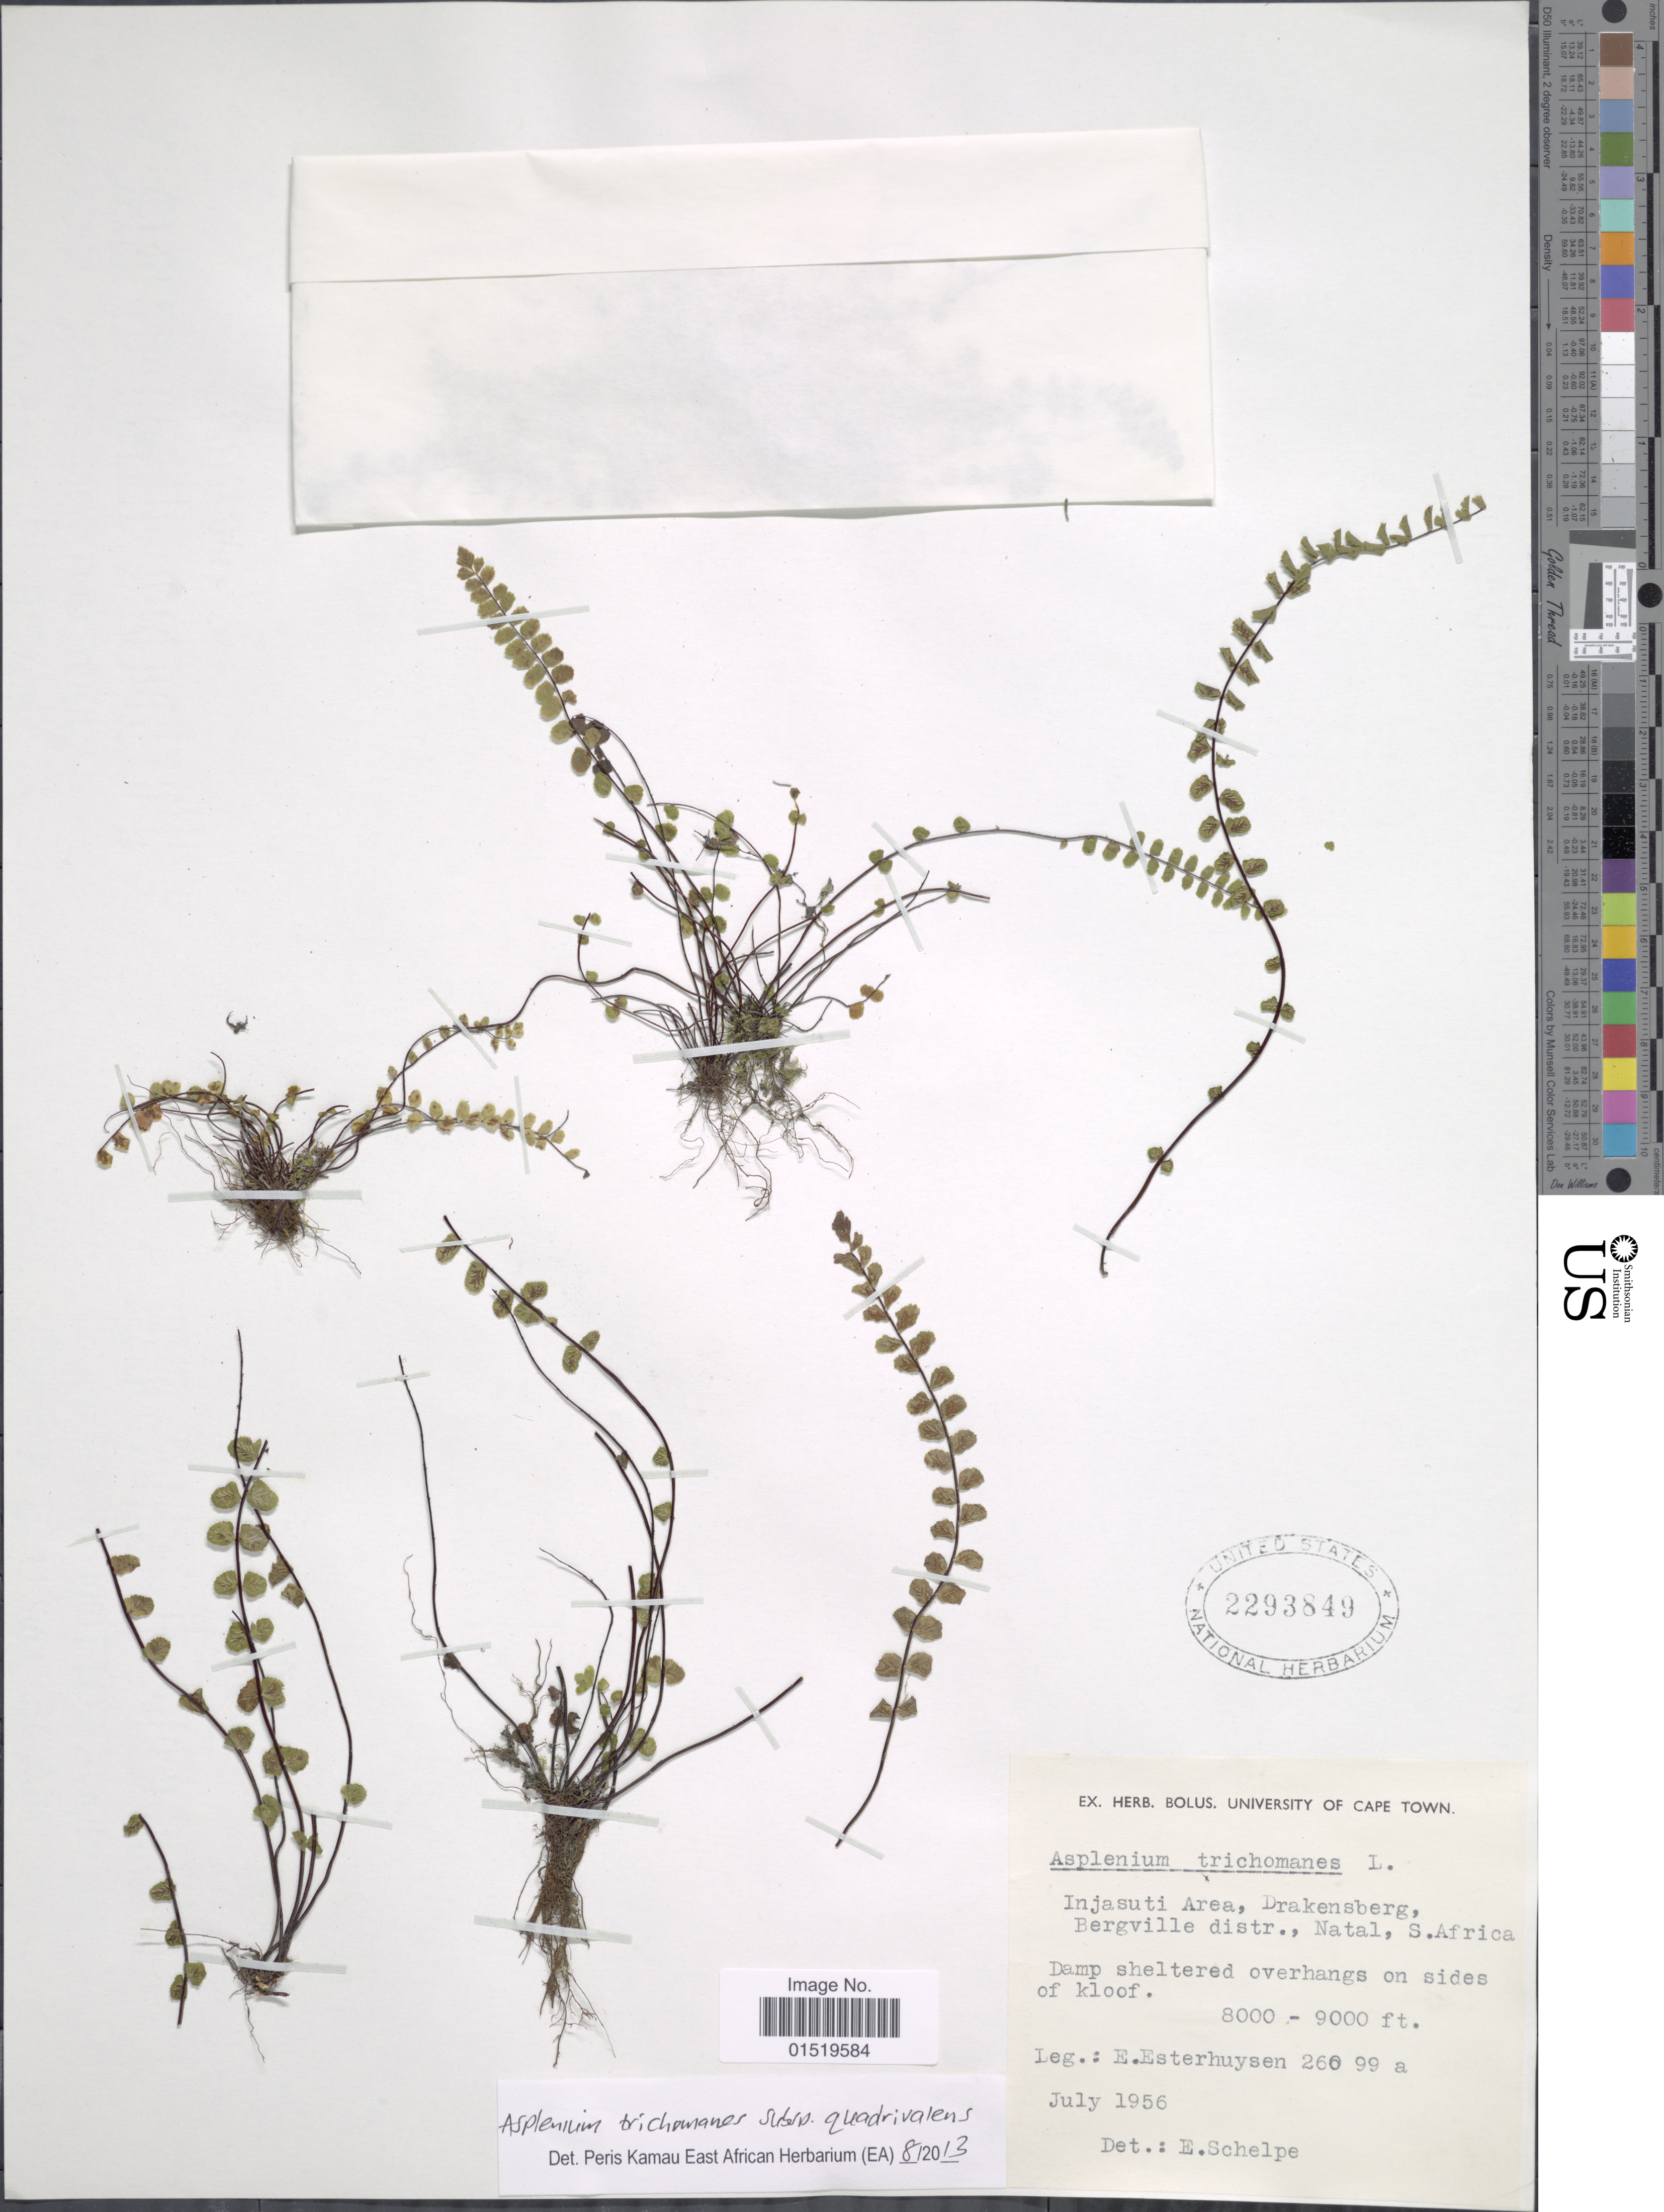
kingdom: Plantae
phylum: Tracheophyta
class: Polypodiopsida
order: Polypodiales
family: Aspleniaceae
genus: Asplenium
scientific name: Asplenium trichomanes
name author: L.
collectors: E. E. Esterhuysen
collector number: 26099a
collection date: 1956-07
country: South Africa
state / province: KwaZulu-Natal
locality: Injasuti Area, Drakensberg, Bergville distr., Natal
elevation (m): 2438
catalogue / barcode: US 2293849